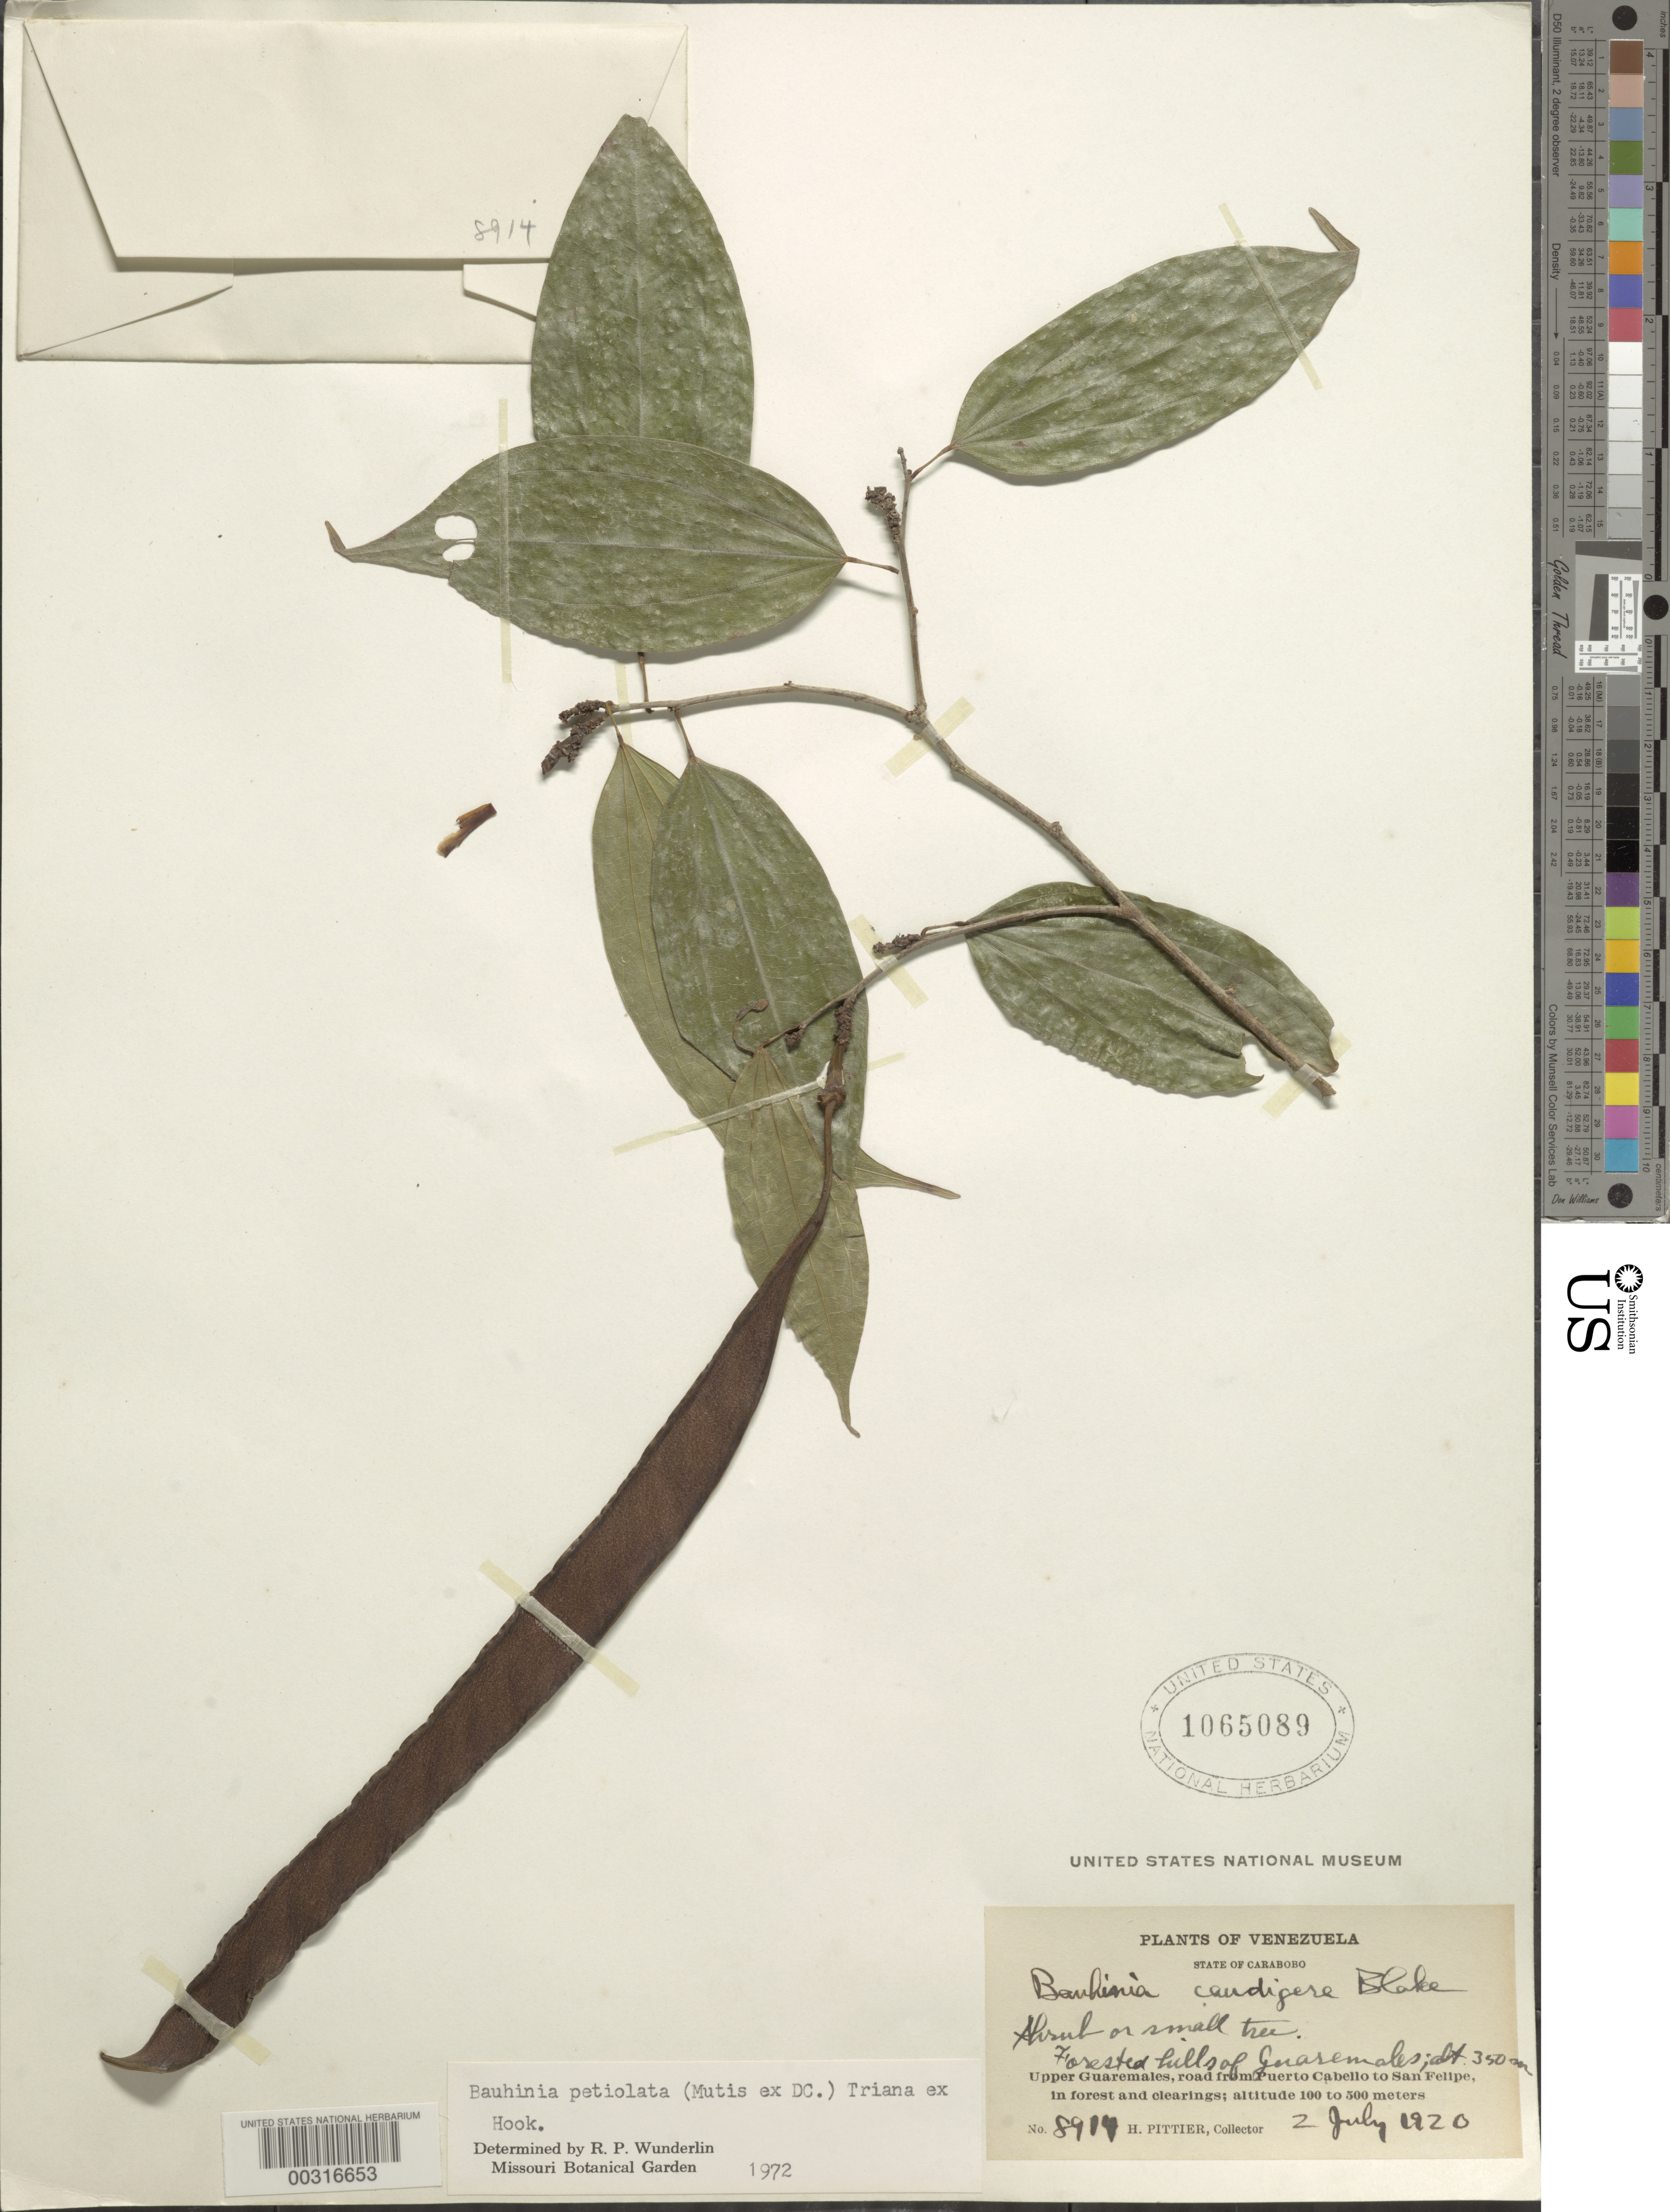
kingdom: Plantae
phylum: Tracheophyta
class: Magnoliopsida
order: Fabales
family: Fabaceae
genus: Bauhinia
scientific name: Bauhinia petiolata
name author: (S. Mutis ex DC.) Triana ex Hook.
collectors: H. F. Pittier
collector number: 8914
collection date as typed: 02 Jul 1920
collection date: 1920-07-02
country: Venezuela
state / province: Carabobo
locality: Upper guaremales, road from puerto cabello to san felipe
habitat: Forested hills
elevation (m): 350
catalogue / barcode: US 1065089